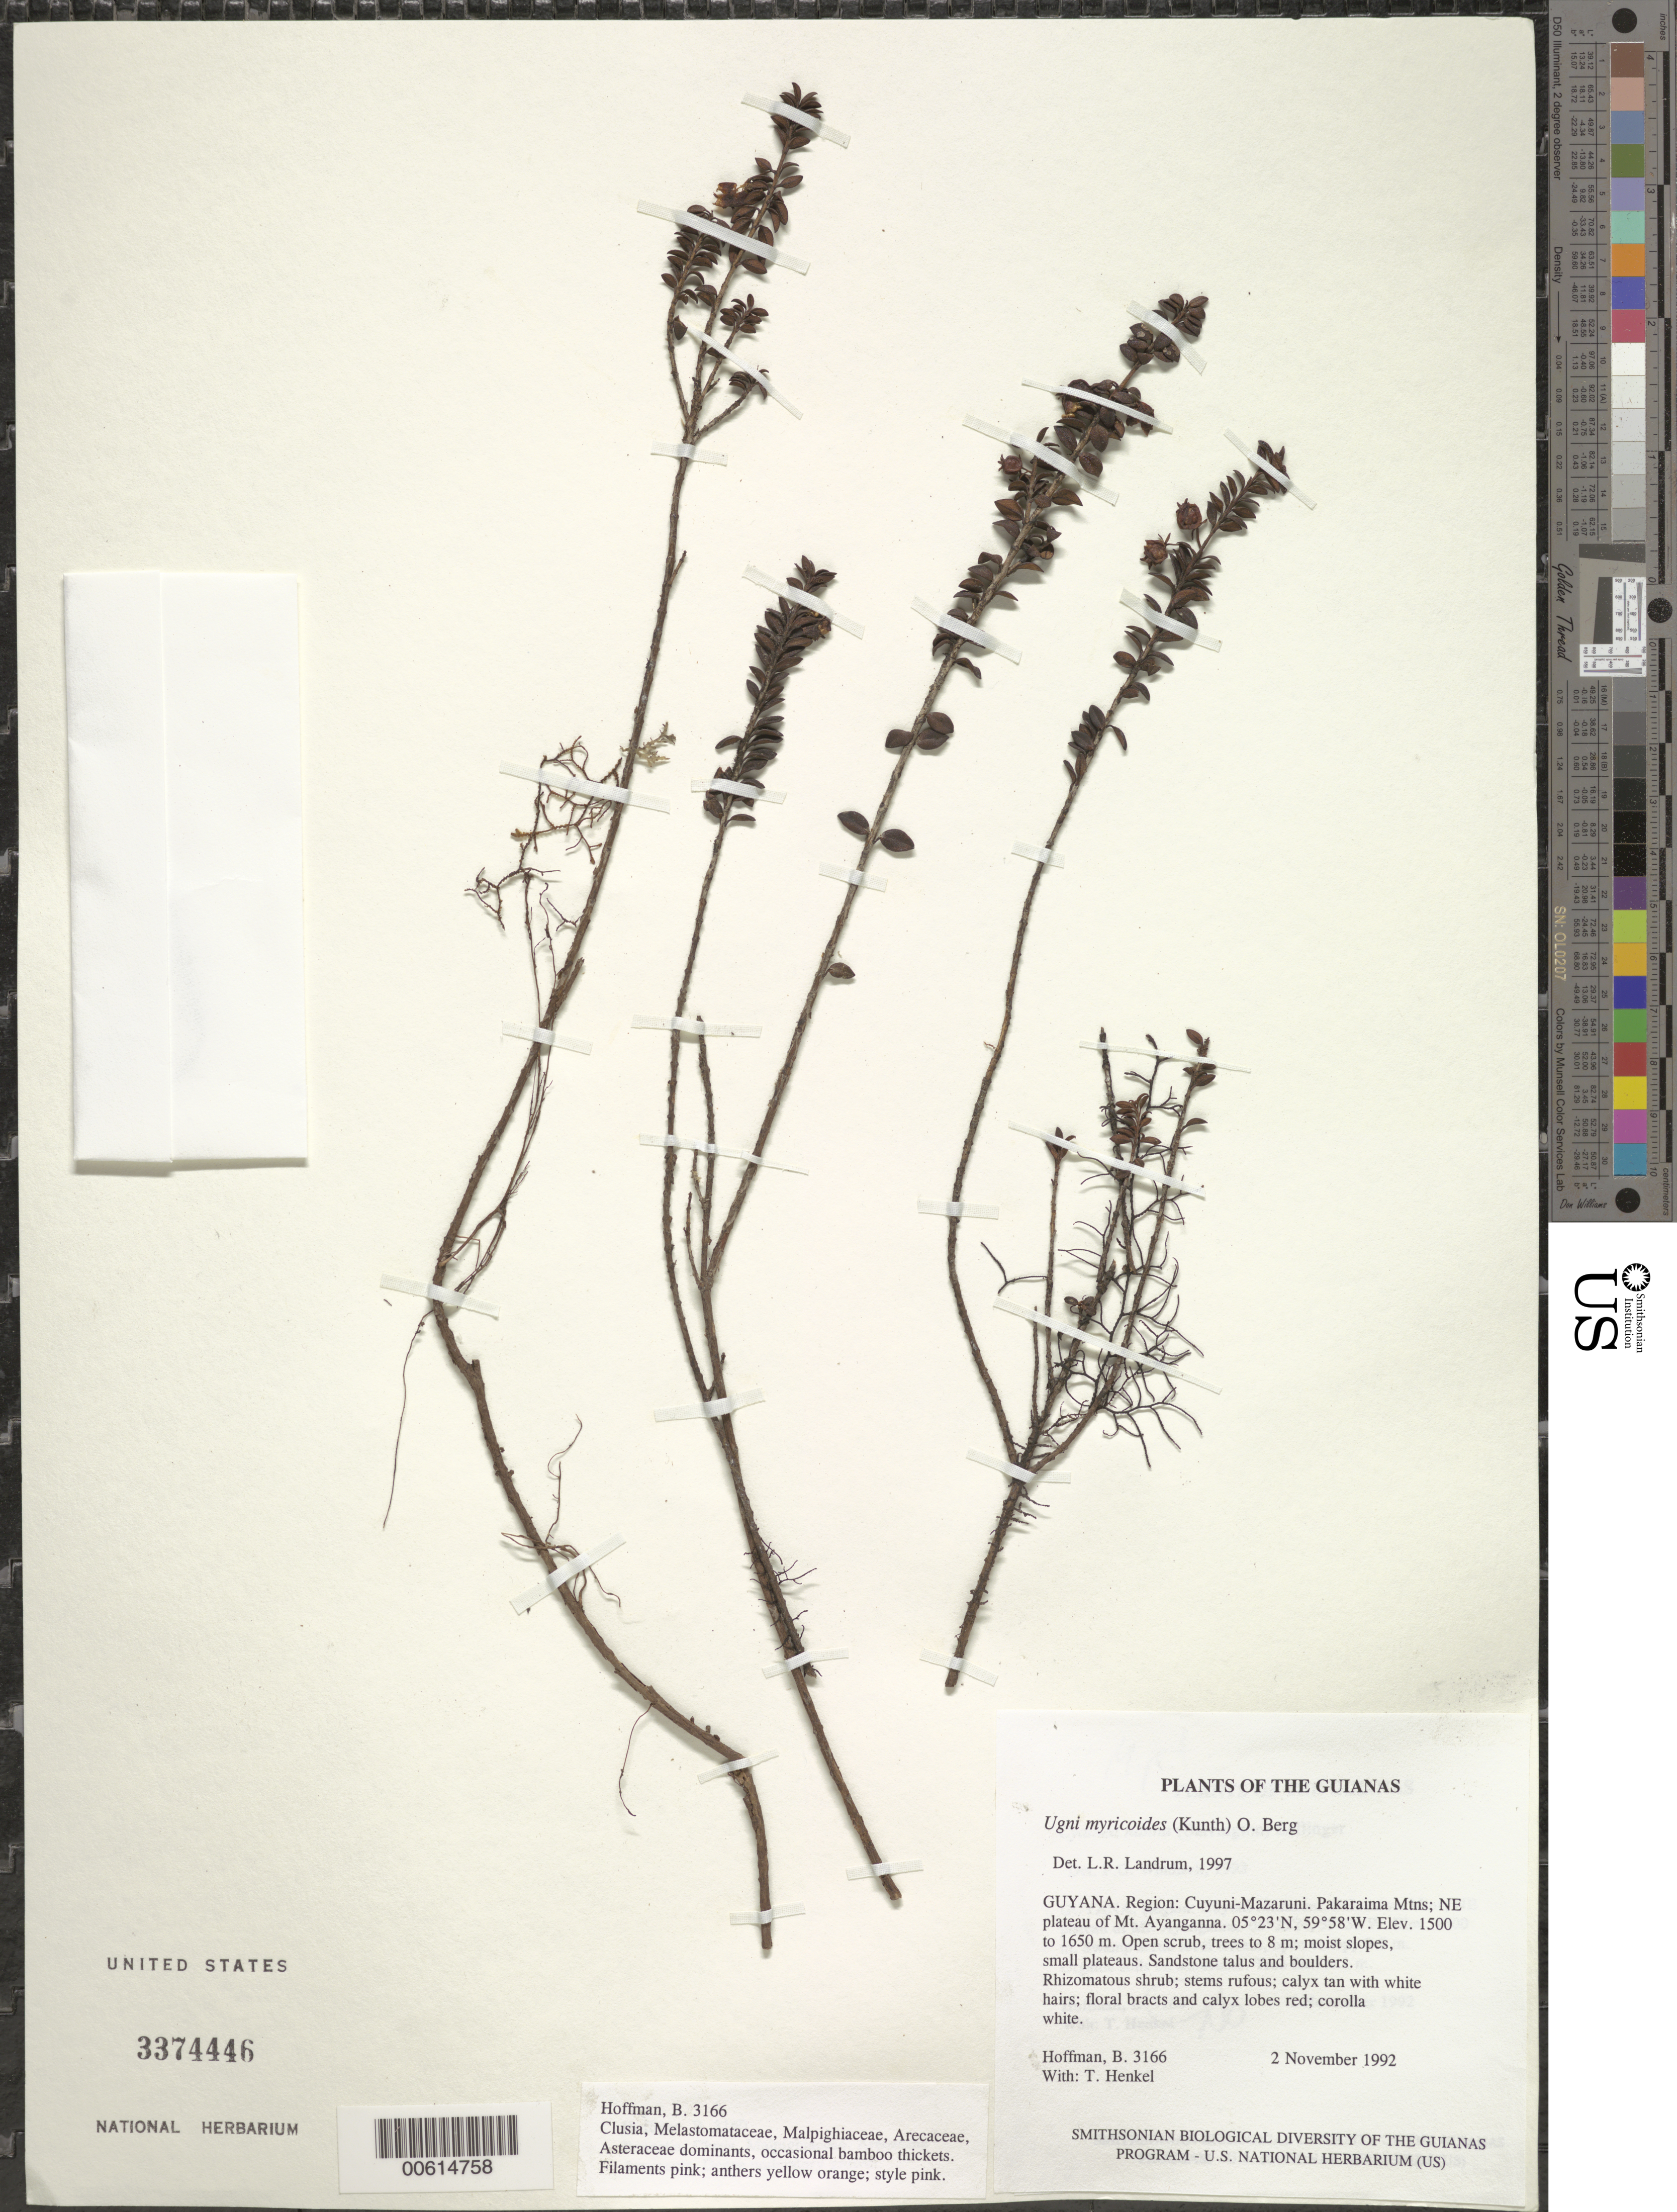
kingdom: Plantae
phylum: Tracheophyta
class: Magnoliopsida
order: Myrtales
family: Myrtaceae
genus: Ugni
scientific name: Ugni myricoides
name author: (Kunth) O. Berg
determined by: Landrum, L. R.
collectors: B. Hoffman & T. Henkel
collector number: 3166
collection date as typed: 2 November 1992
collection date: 1992-11-02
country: Guyana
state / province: Cuyuni-Mazaruni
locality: Pakaraima Mountains; NE plateau of Mt. Ayanganna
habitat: Open scrub, trees to 8 m; moist slopes, small plateaus. Sandstone talus and boulders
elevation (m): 1500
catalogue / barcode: US 3374446